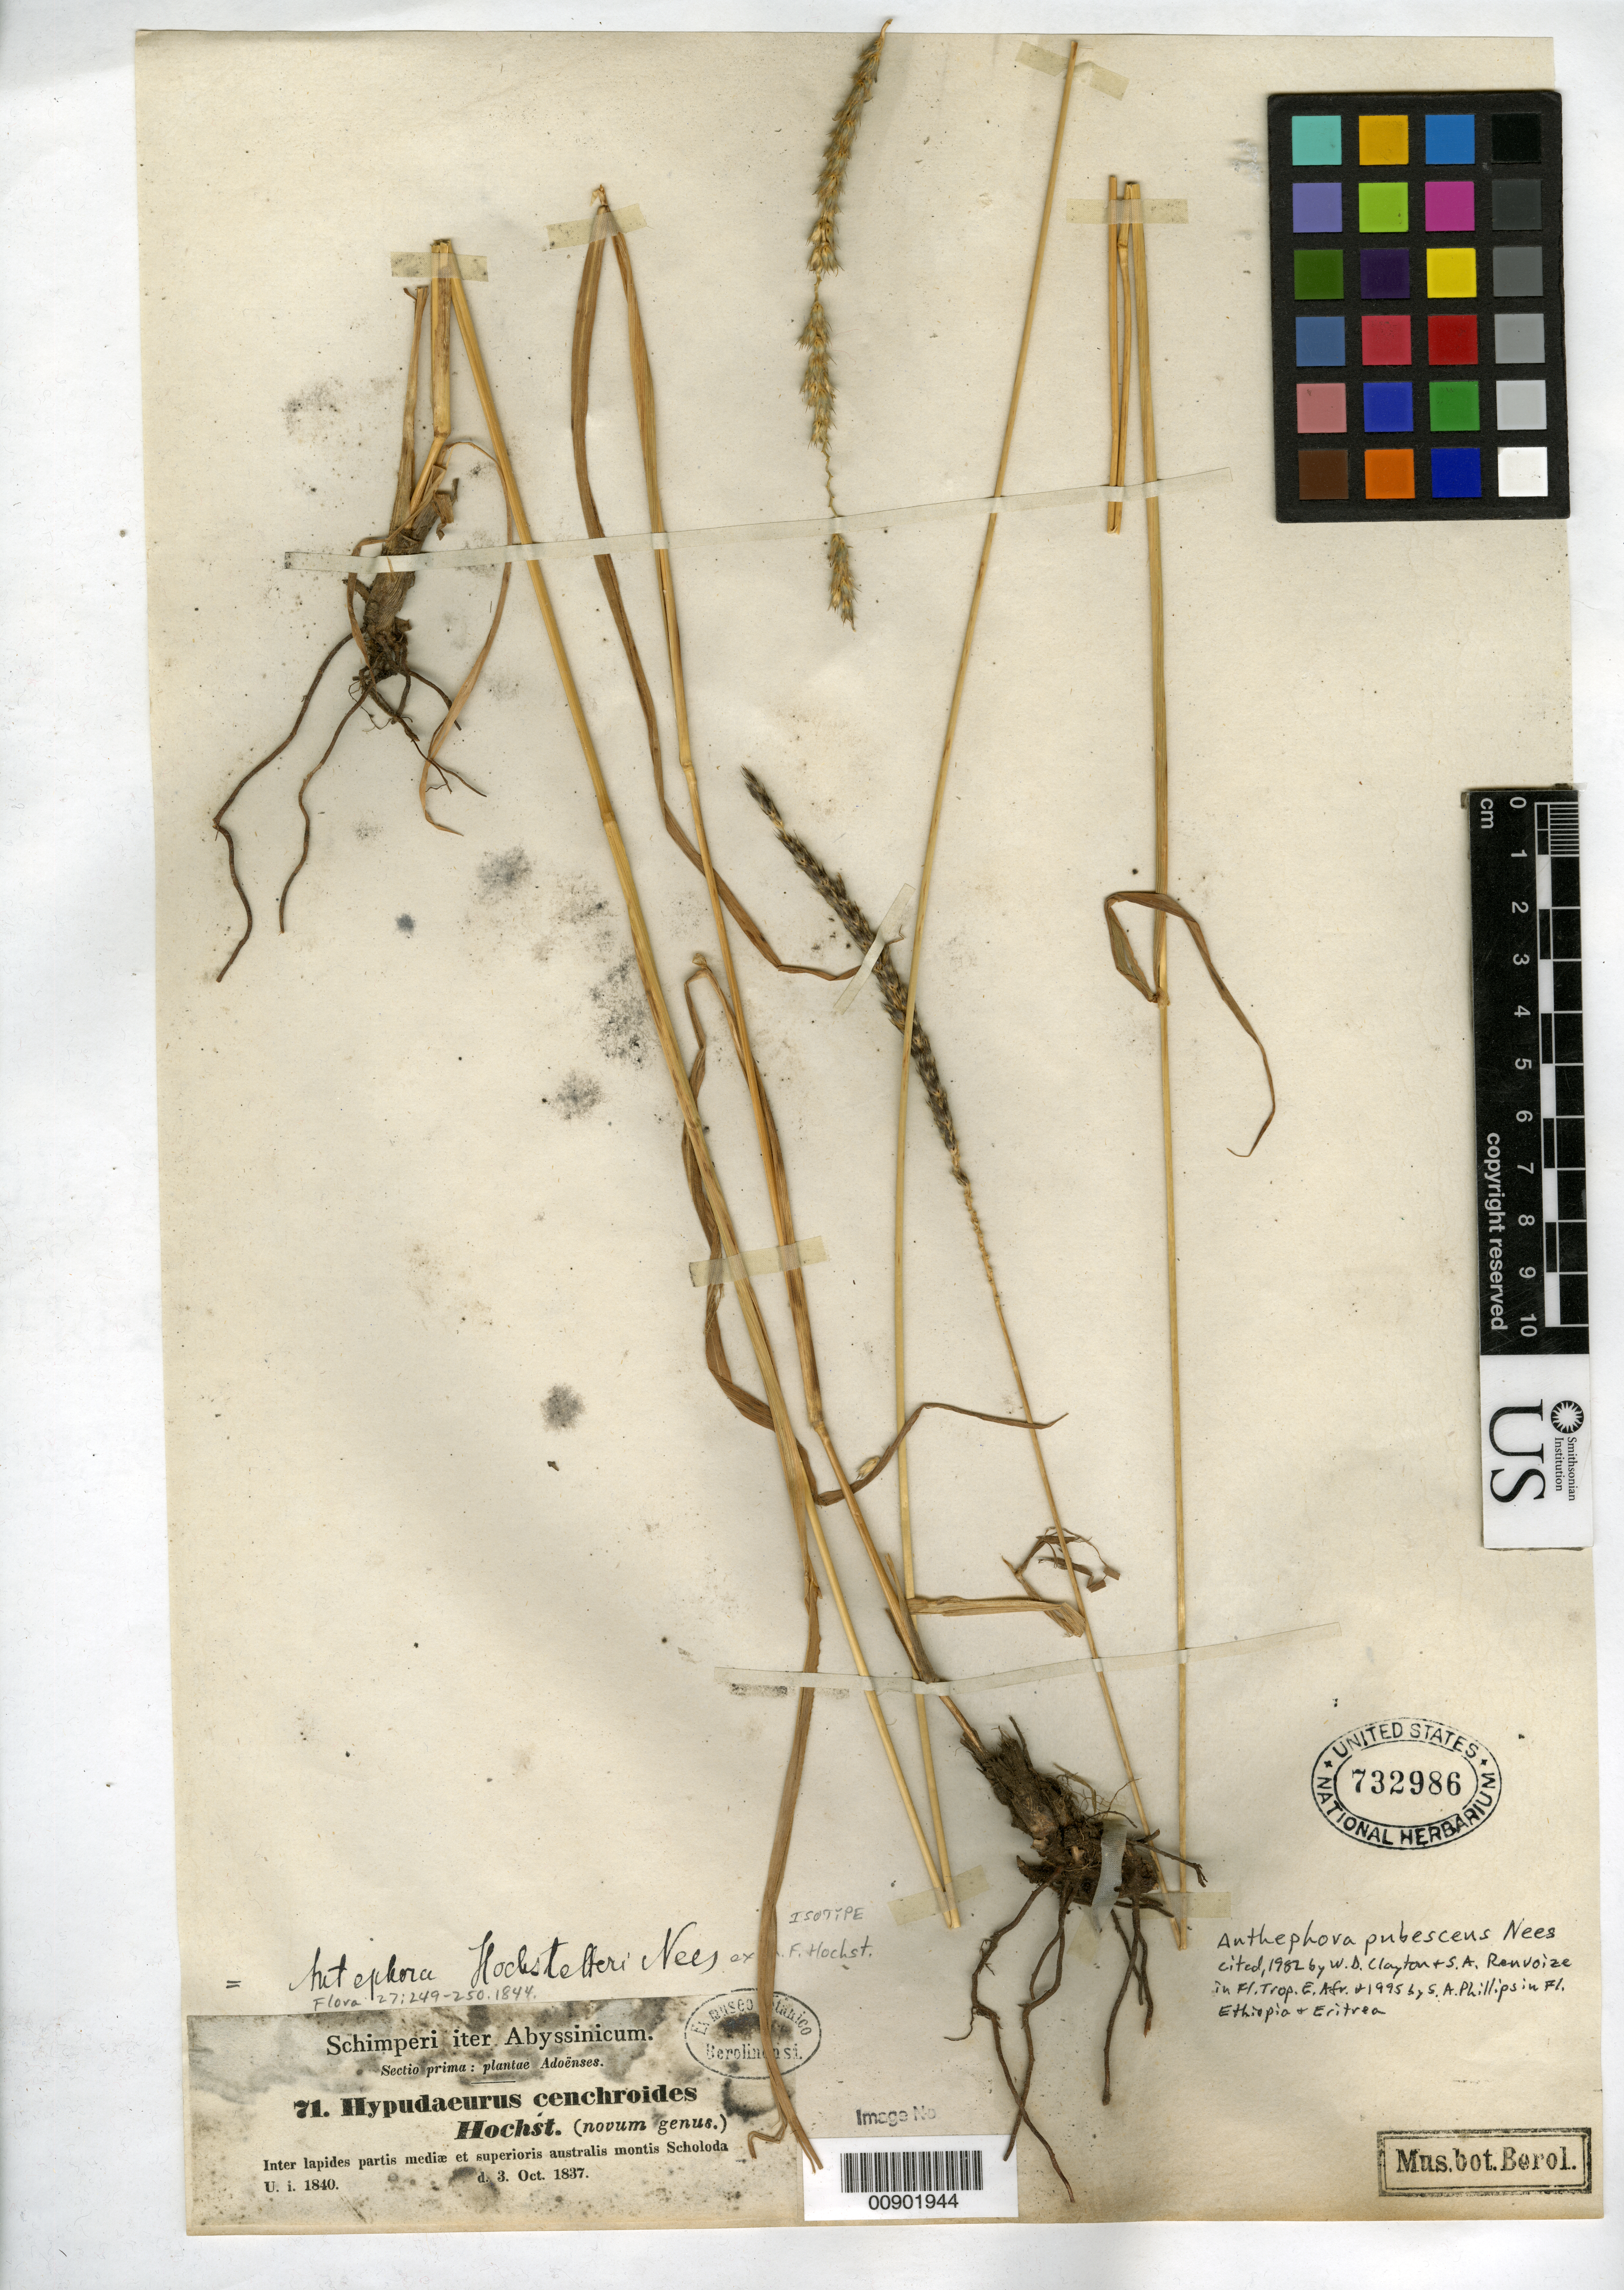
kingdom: Plantae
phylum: Tracheophyta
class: Liliopsida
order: Poales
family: Poaceae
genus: Anthephora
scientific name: Anthephora hochstetteri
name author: Nees ex Hochst.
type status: Isotype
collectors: G. W. Schimper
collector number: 71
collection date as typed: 03 Oct 1837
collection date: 1837-10-03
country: Ethiopia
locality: Inter lapides partis mediae et superioris australis montis Scholoda.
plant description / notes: Currently accepted name as cited by W.D. Clayton & S.A. Renvoize in Fl. Trop. E. Africa (1982) & S.A. Phillips in Fl. Ethiopia & Eritrea (1995).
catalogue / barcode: US 732986